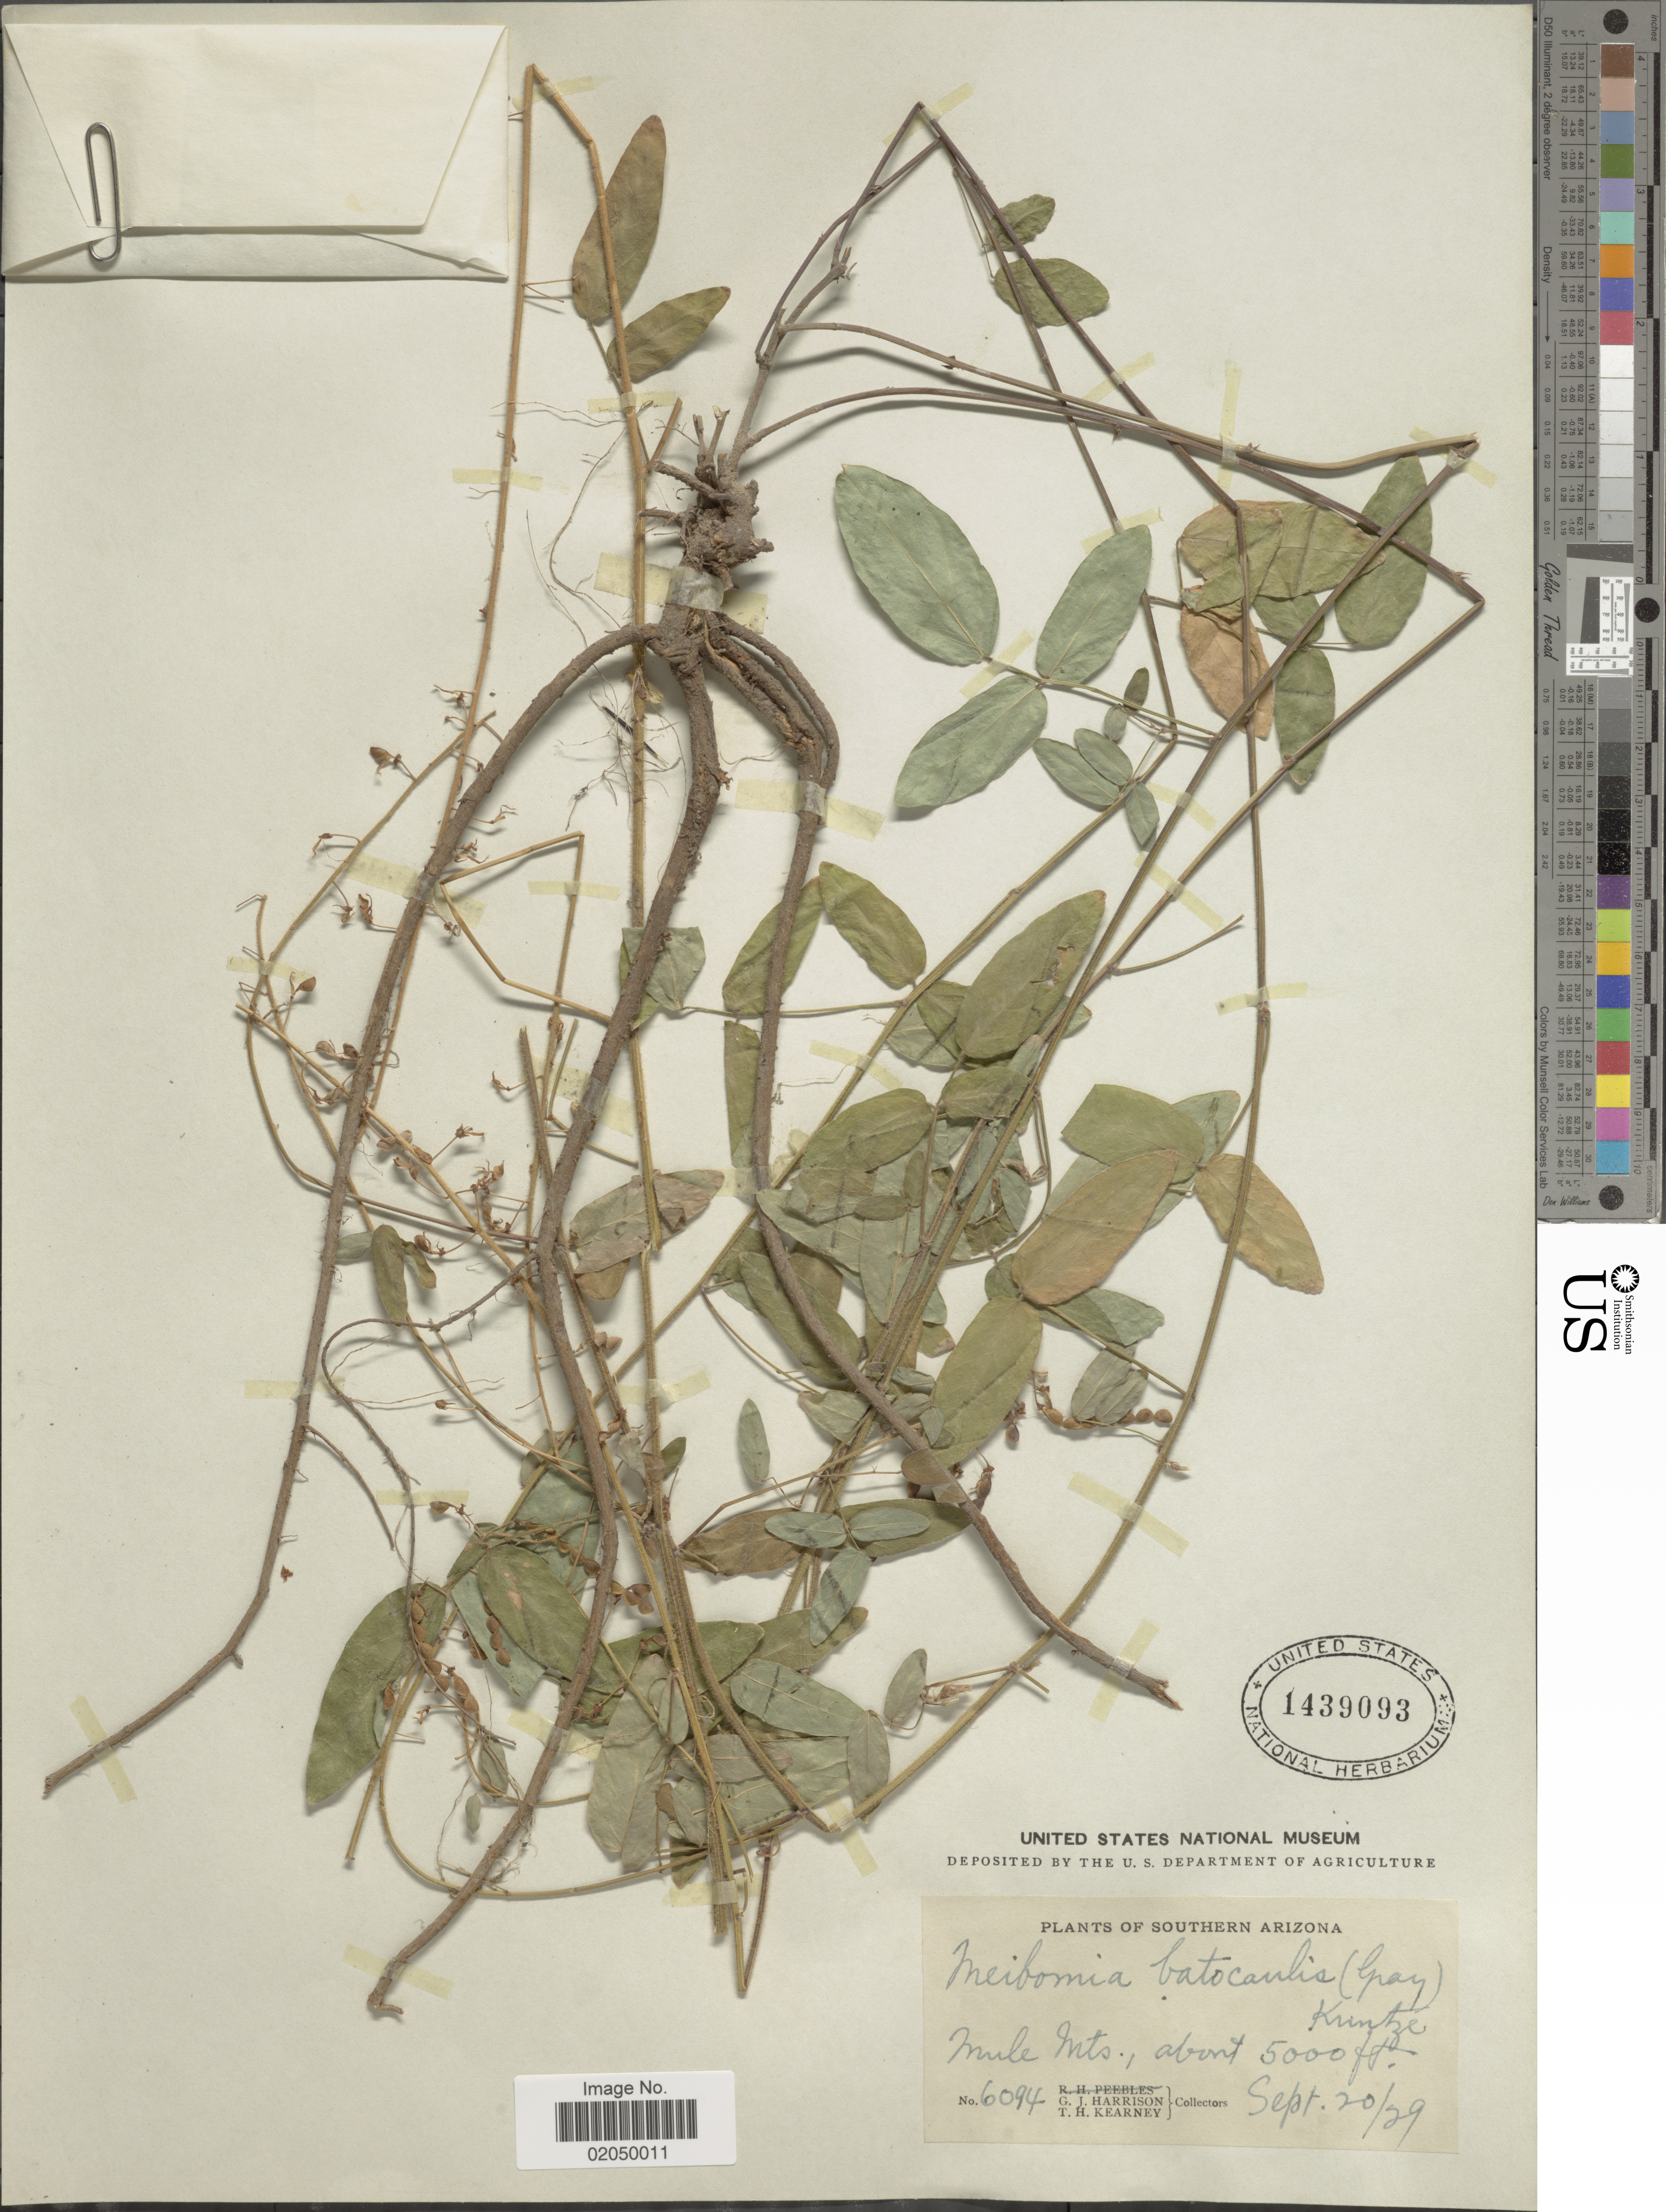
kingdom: Plantae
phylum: Tracheophyta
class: Magnoliopsida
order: Fabales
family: Fabaceae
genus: Desmodium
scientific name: Desmodium batocaulon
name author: A. Gray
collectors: G. J. Harrison & T. H. Kearney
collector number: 6094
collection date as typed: Transcribed d/m/y: 20/9/29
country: United States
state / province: Arizona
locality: Southern Arizona. Mule Mts.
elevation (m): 1524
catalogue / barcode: US 1439093